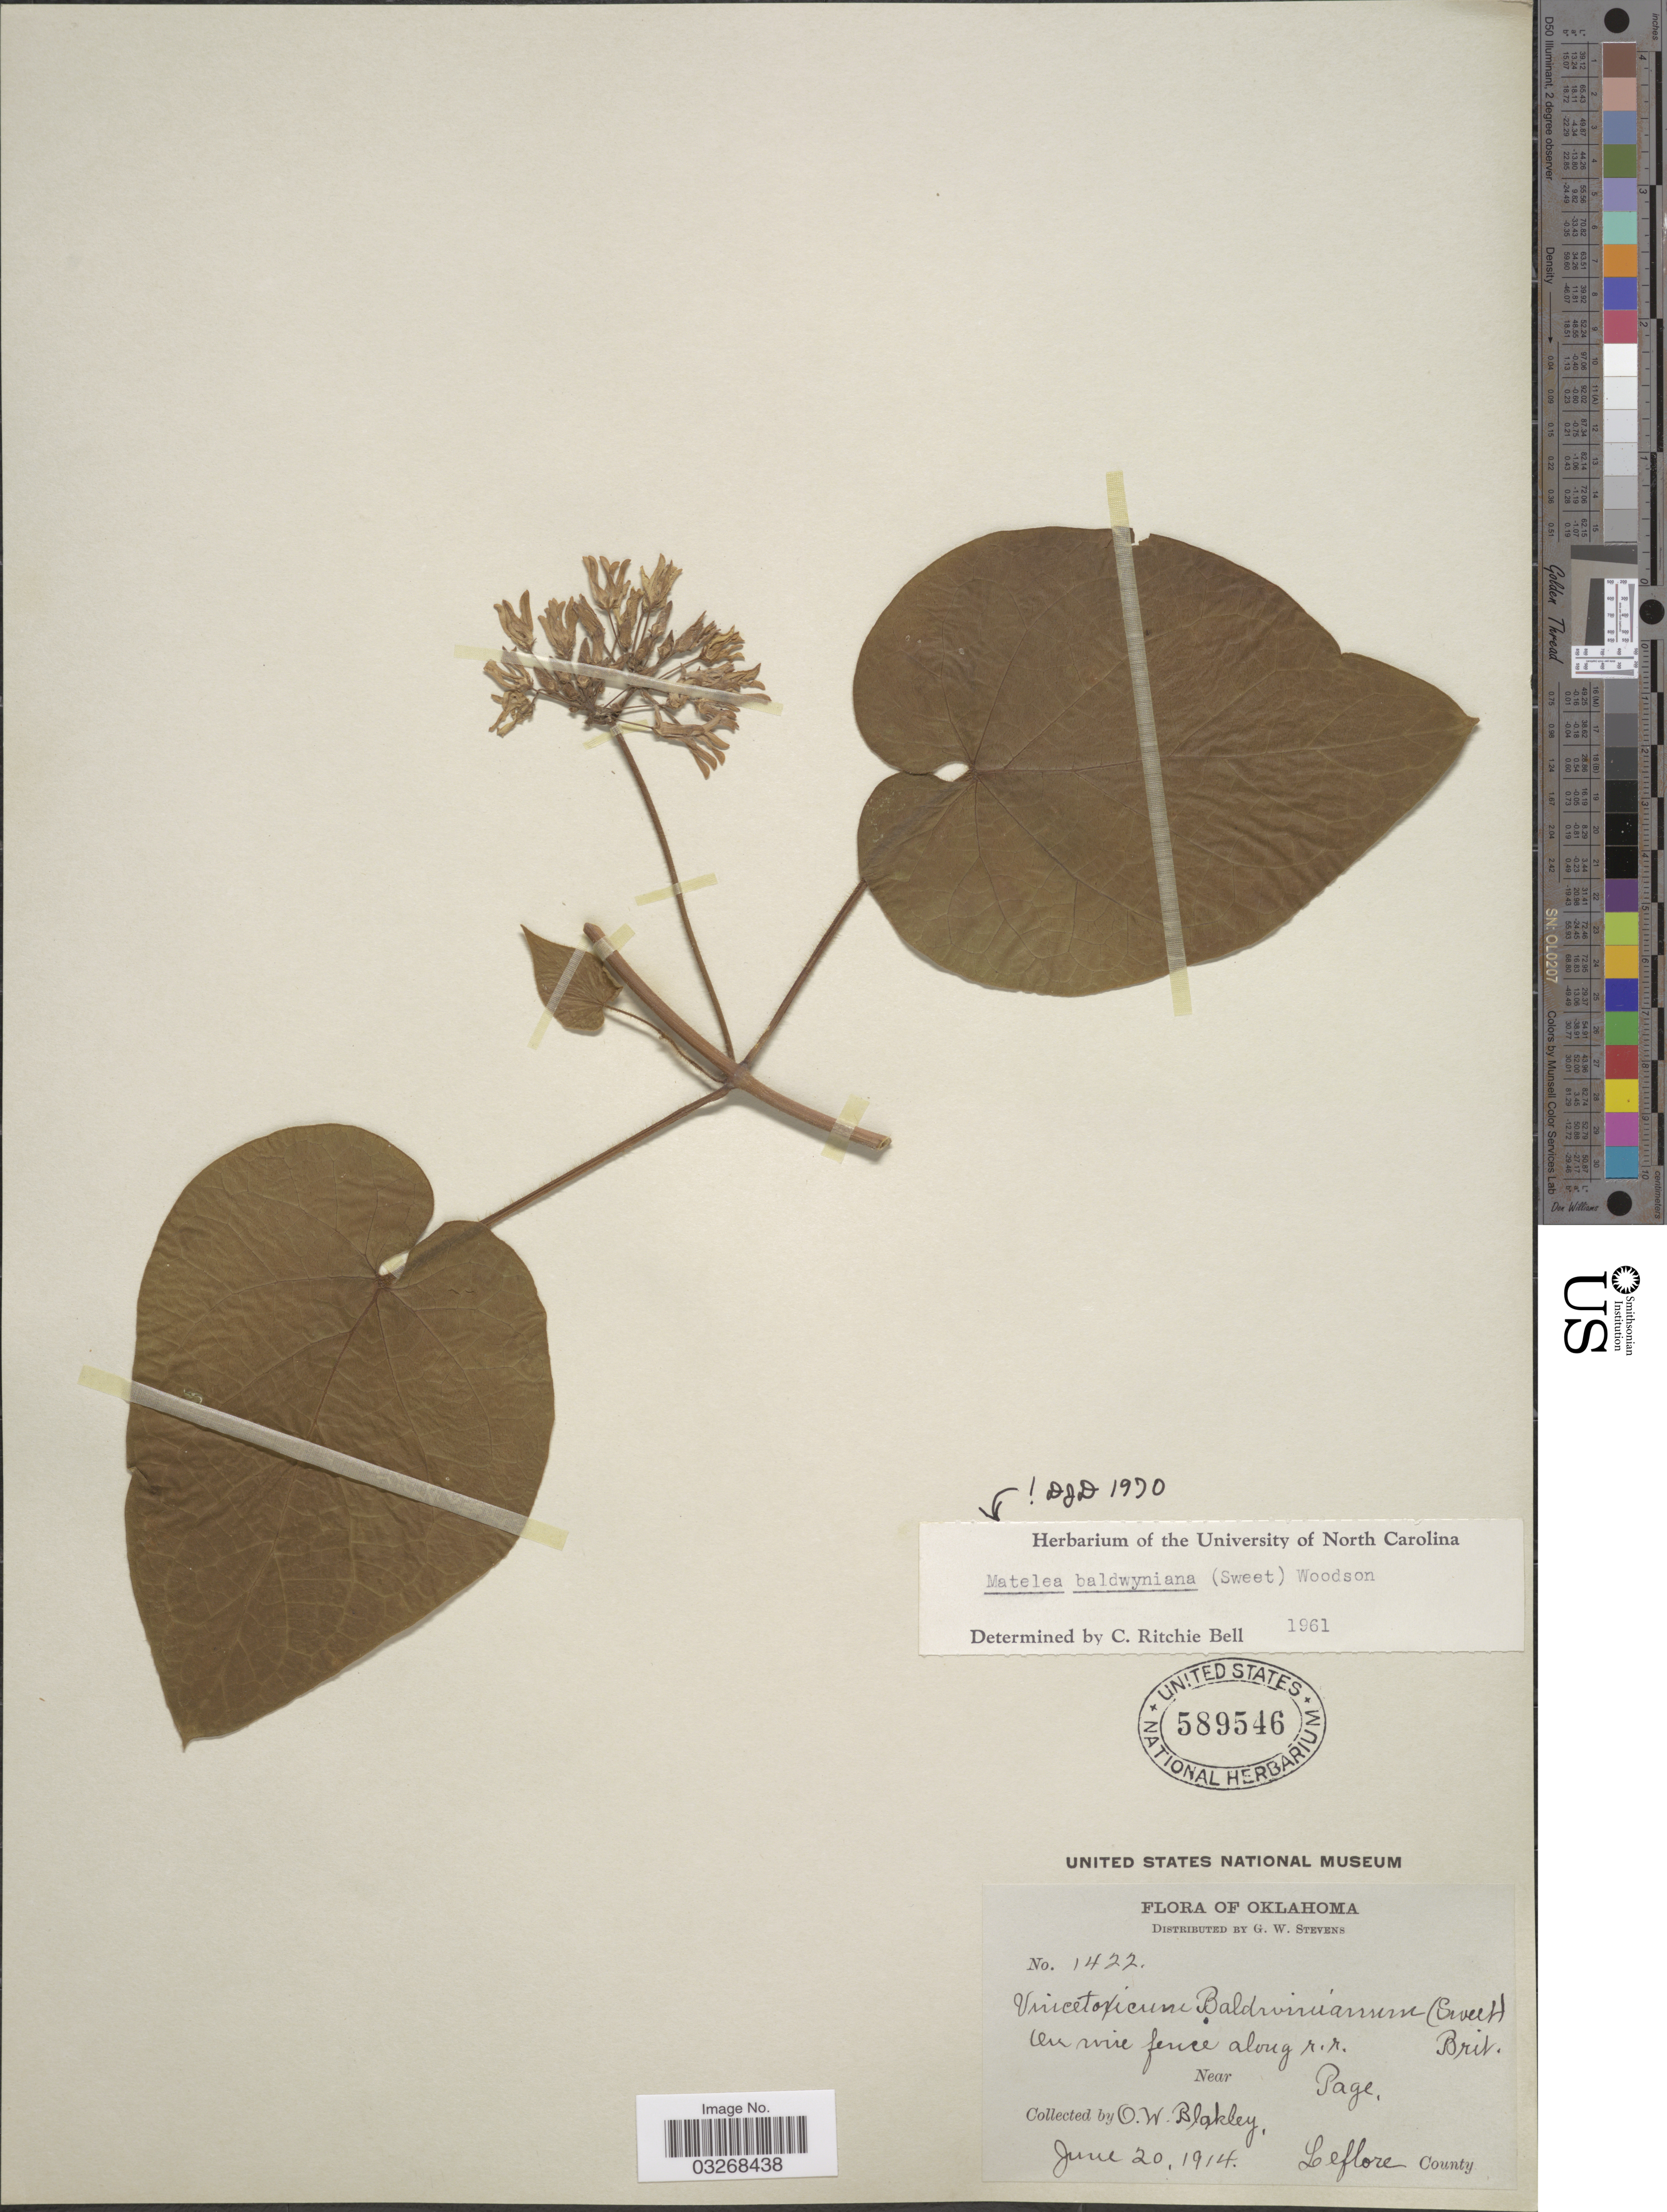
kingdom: Plantae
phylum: Tracheophyta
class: Magnoliopsida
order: Gentianales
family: Apocynaceae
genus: Matelea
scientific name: Matelea baldwyniana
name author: (Sweet) Woodson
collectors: O. Blakley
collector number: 1422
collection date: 1914-06-20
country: United States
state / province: Oklahoma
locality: On wire fence along r. r. near Page. Leflore County.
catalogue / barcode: US 589546